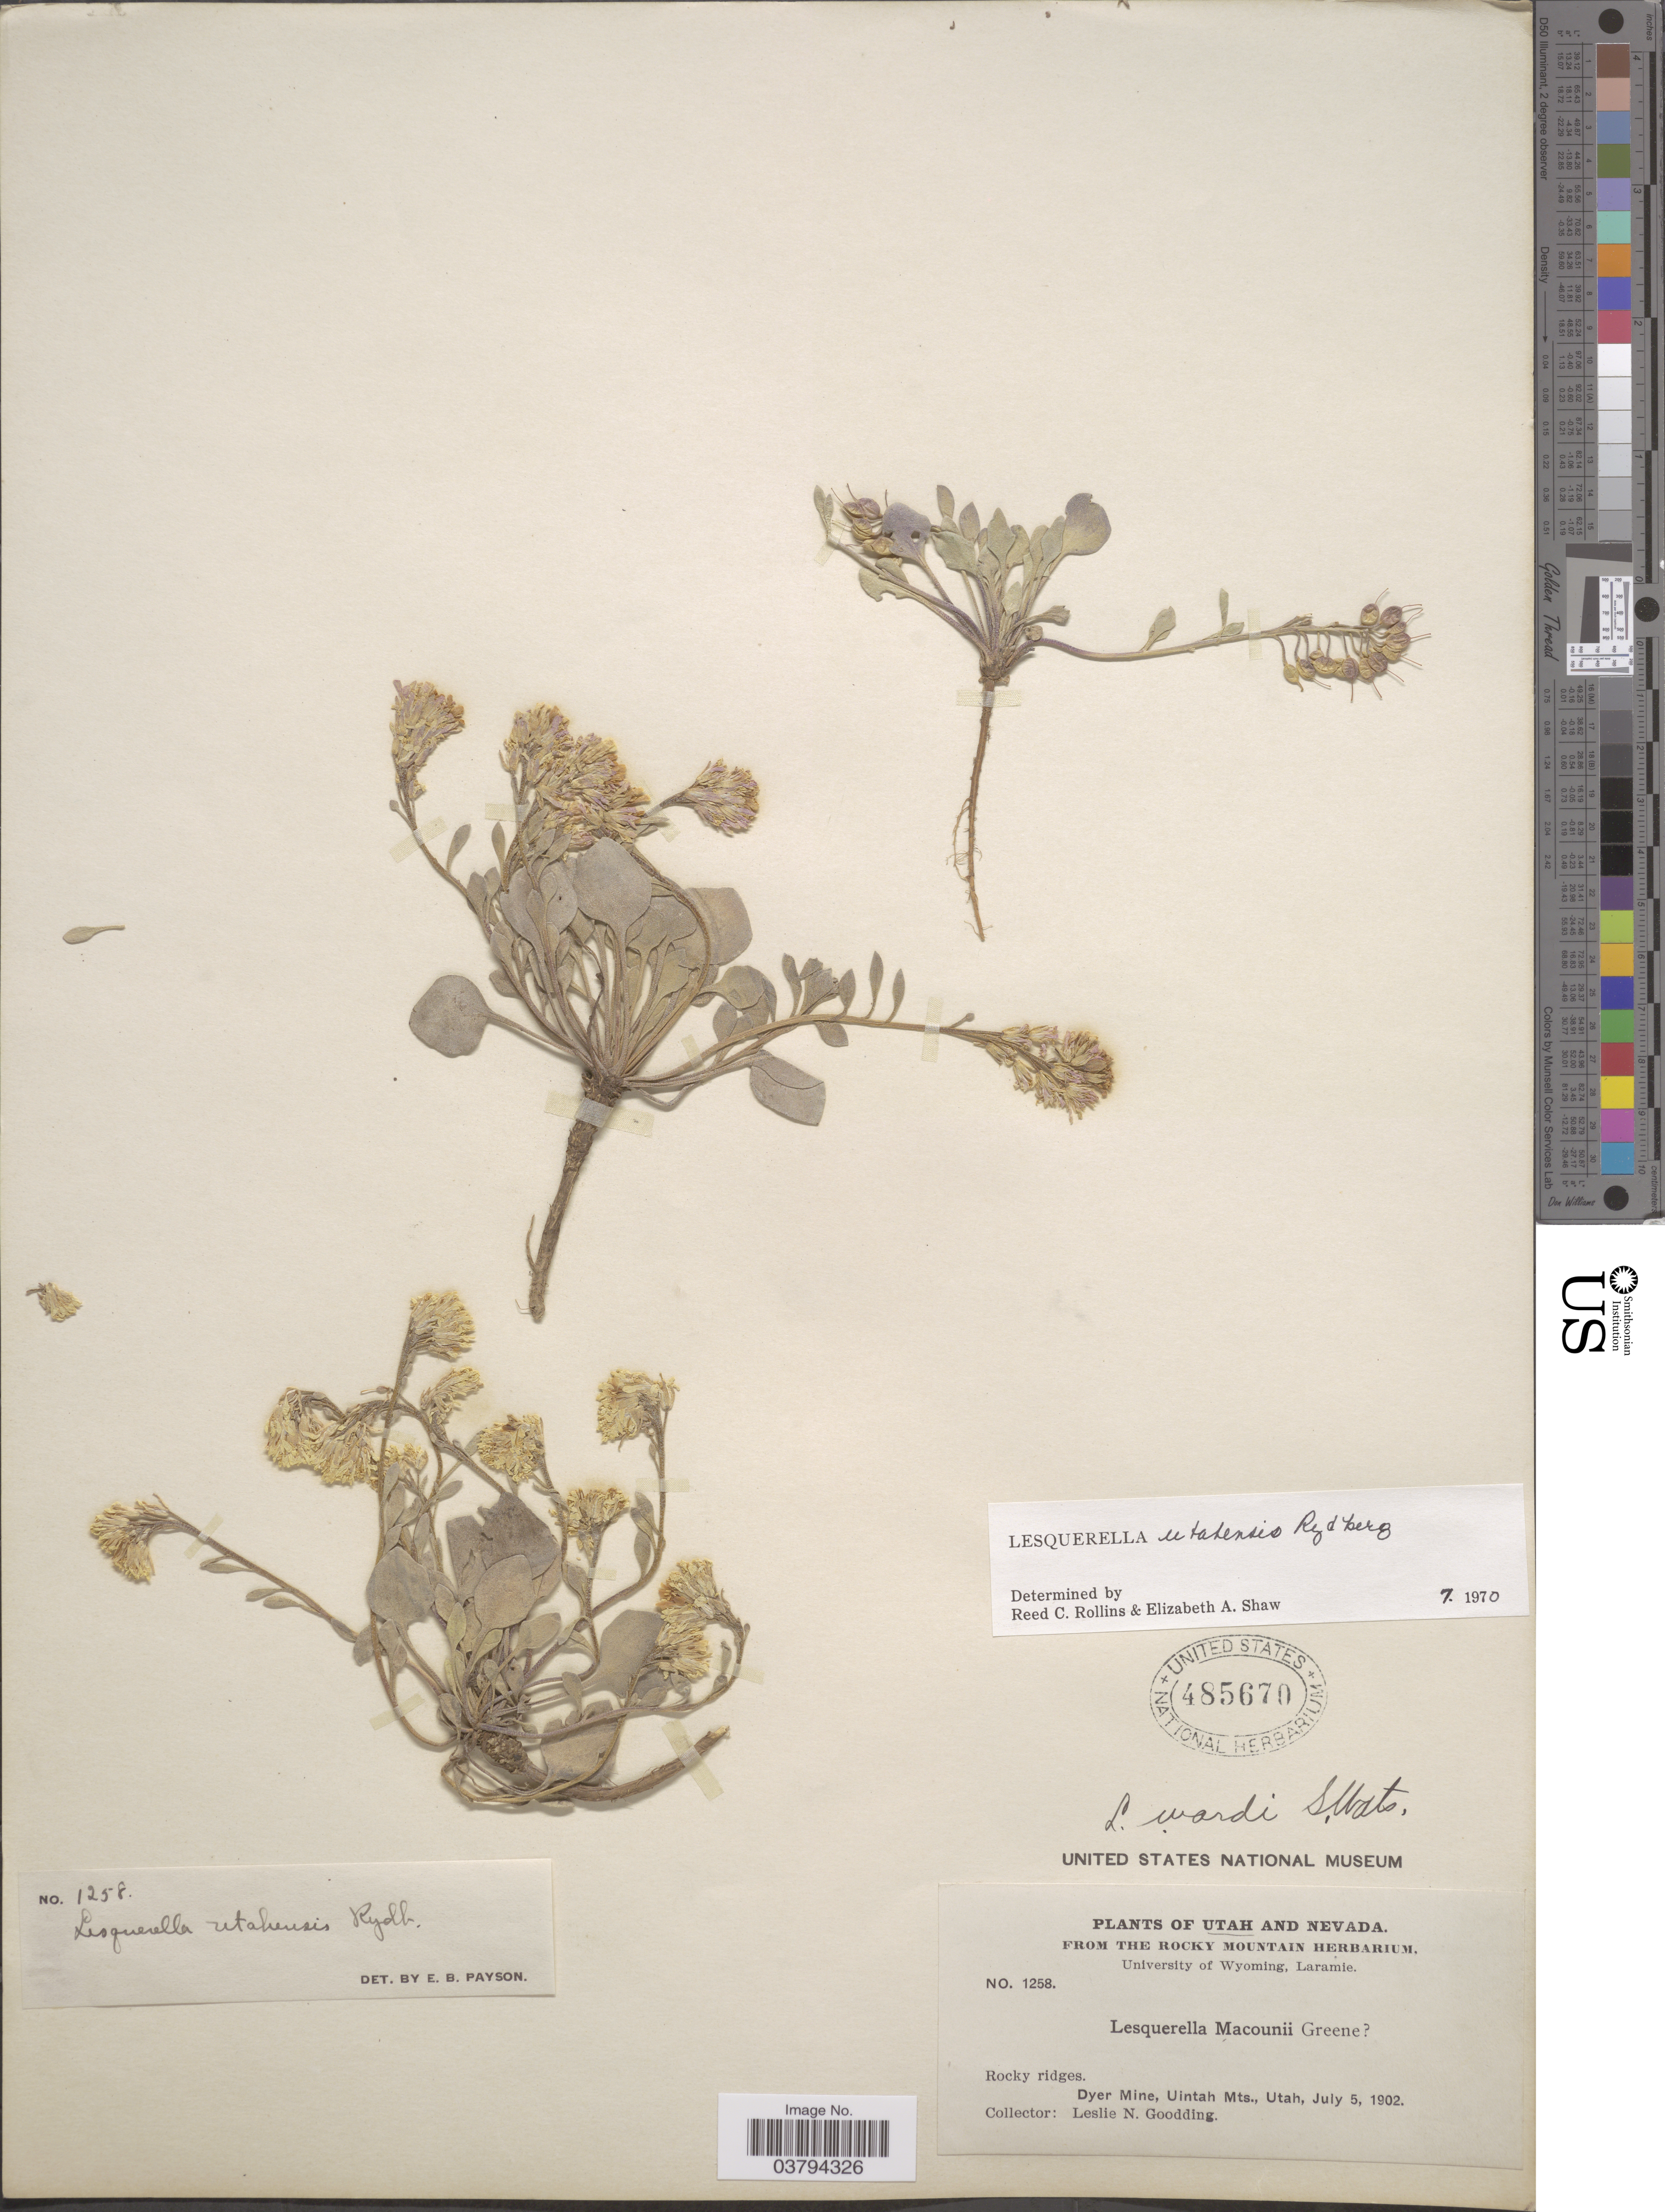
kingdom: Plantae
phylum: Tracheophyta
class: Magnoliopsida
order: Brassicales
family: Brassicaceae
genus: Lesquerella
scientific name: Lesquerella utahensis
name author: Rydb.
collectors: L. N. Goodding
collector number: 1258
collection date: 1902-07-05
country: United States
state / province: Utah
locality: Dyer Mine, Uintah Mts.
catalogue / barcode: US 485670